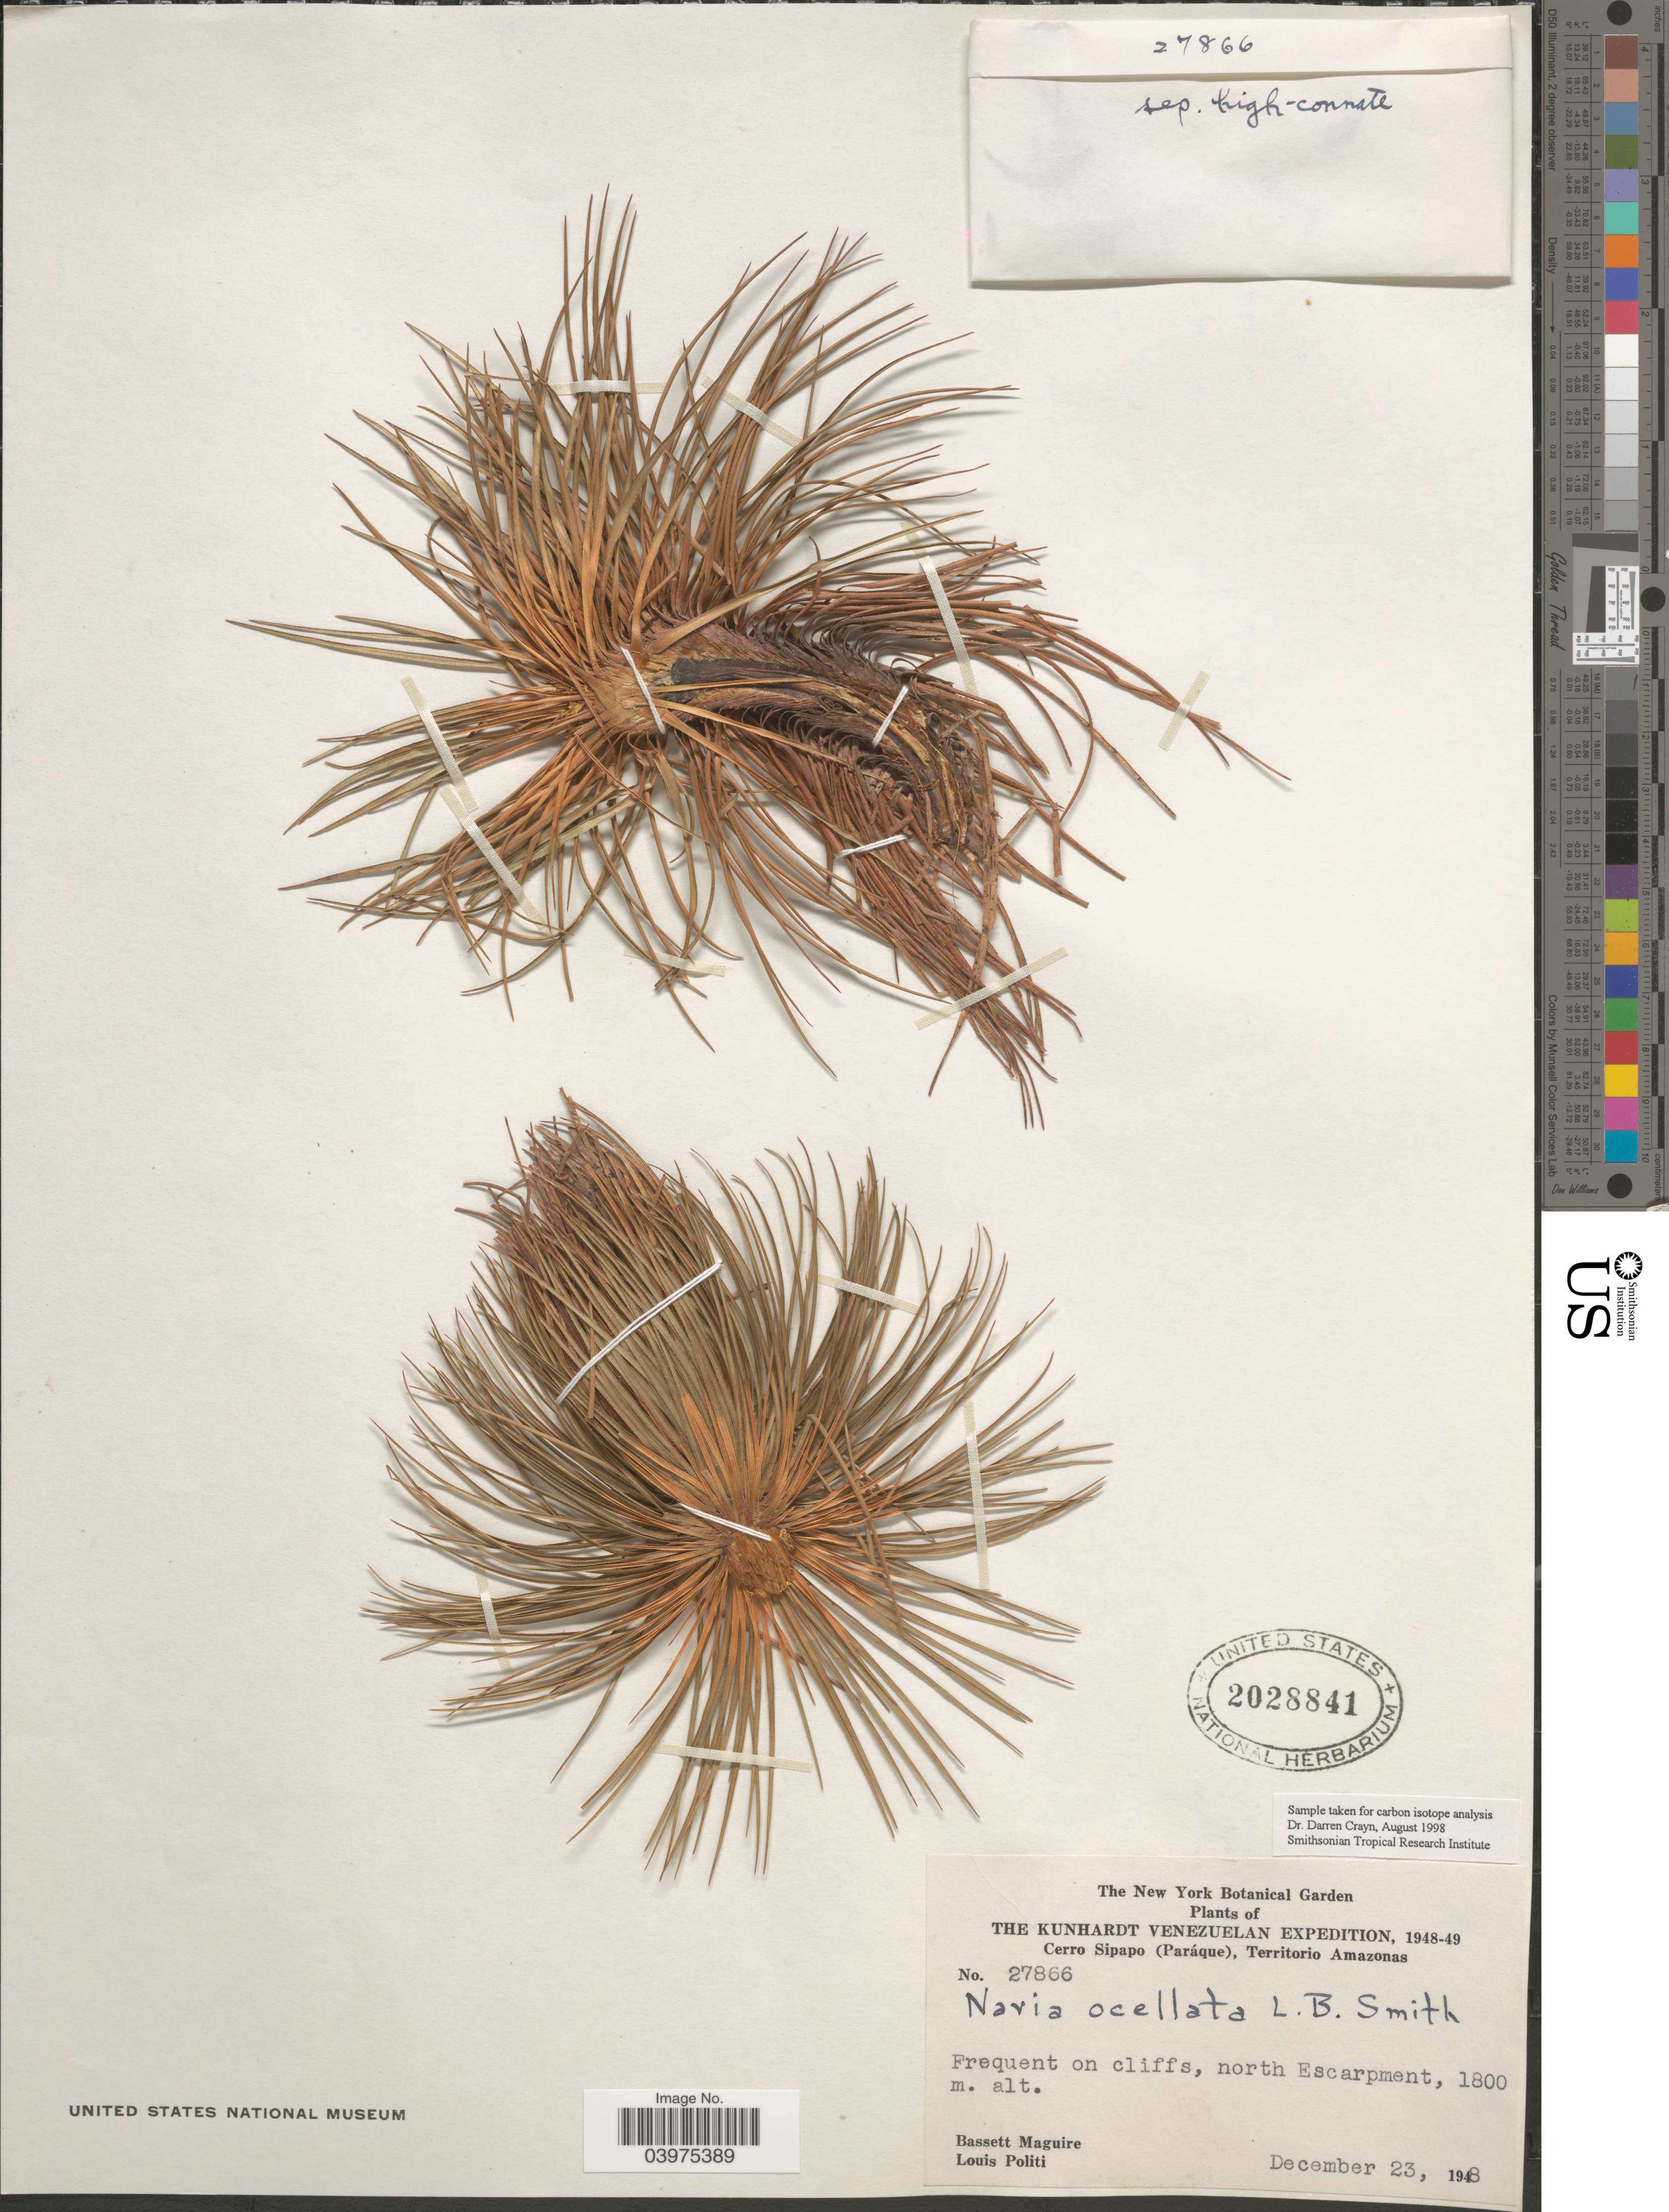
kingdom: Plantae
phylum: Tracheophyta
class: Liliopsida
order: Poales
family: Bromeliaceae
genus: Navia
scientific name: Navia ocellata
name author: L.B. Sm.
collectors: B. Maguire & L. Politi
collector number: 27866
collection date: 1948-12-23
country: Venezuela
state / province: Amazonas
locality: The Kunhardt Venezuelan Expedition, 1948-49. Cerro Sipapo (Paráque). Frequent on cliffs, north Escarpment.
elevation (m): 1800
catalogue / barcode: US 2028841